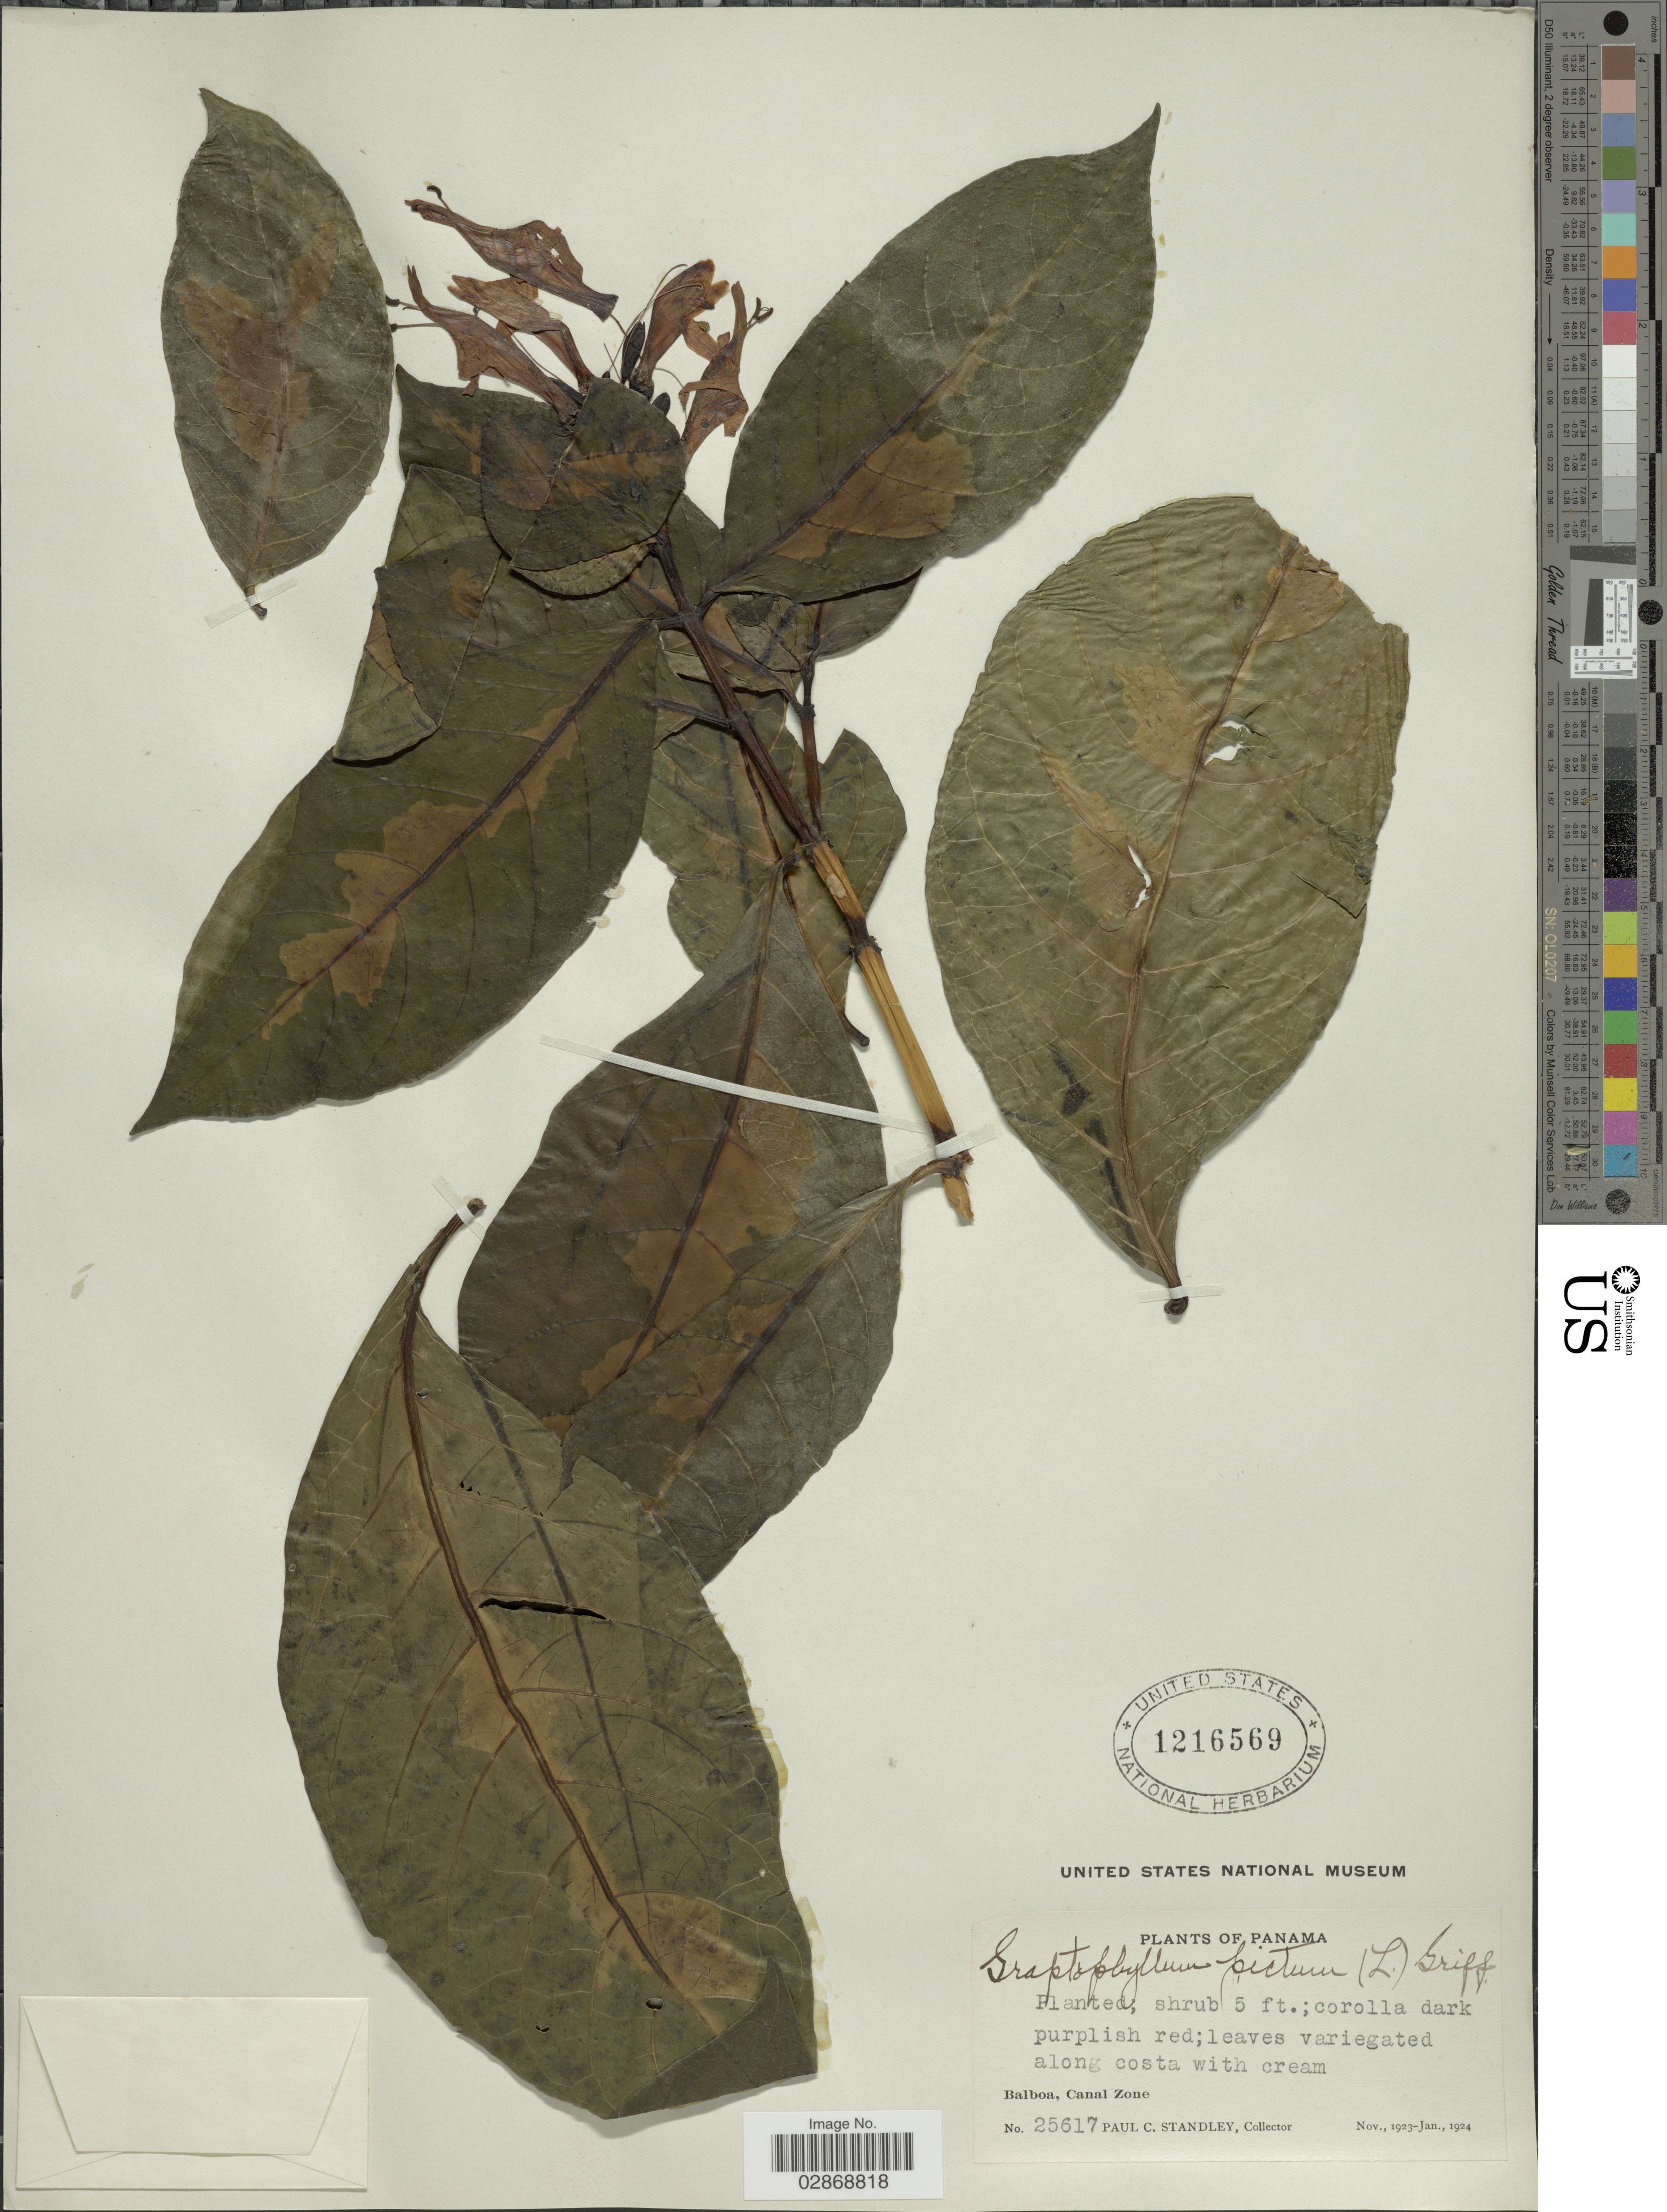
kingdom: Plantae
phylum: Tracheophyta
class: Magnoliopsida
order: Lamiales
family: Acanthaceae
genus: Graptophyllum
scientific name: Graptophyllum pictum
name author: (L.) Griff.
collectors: P. C. Standley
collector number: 25617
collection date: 1923-11/1924-01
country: Panama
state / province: Colón / Panamá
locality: Balboa, Canal Zone.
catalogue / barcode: US 1216569